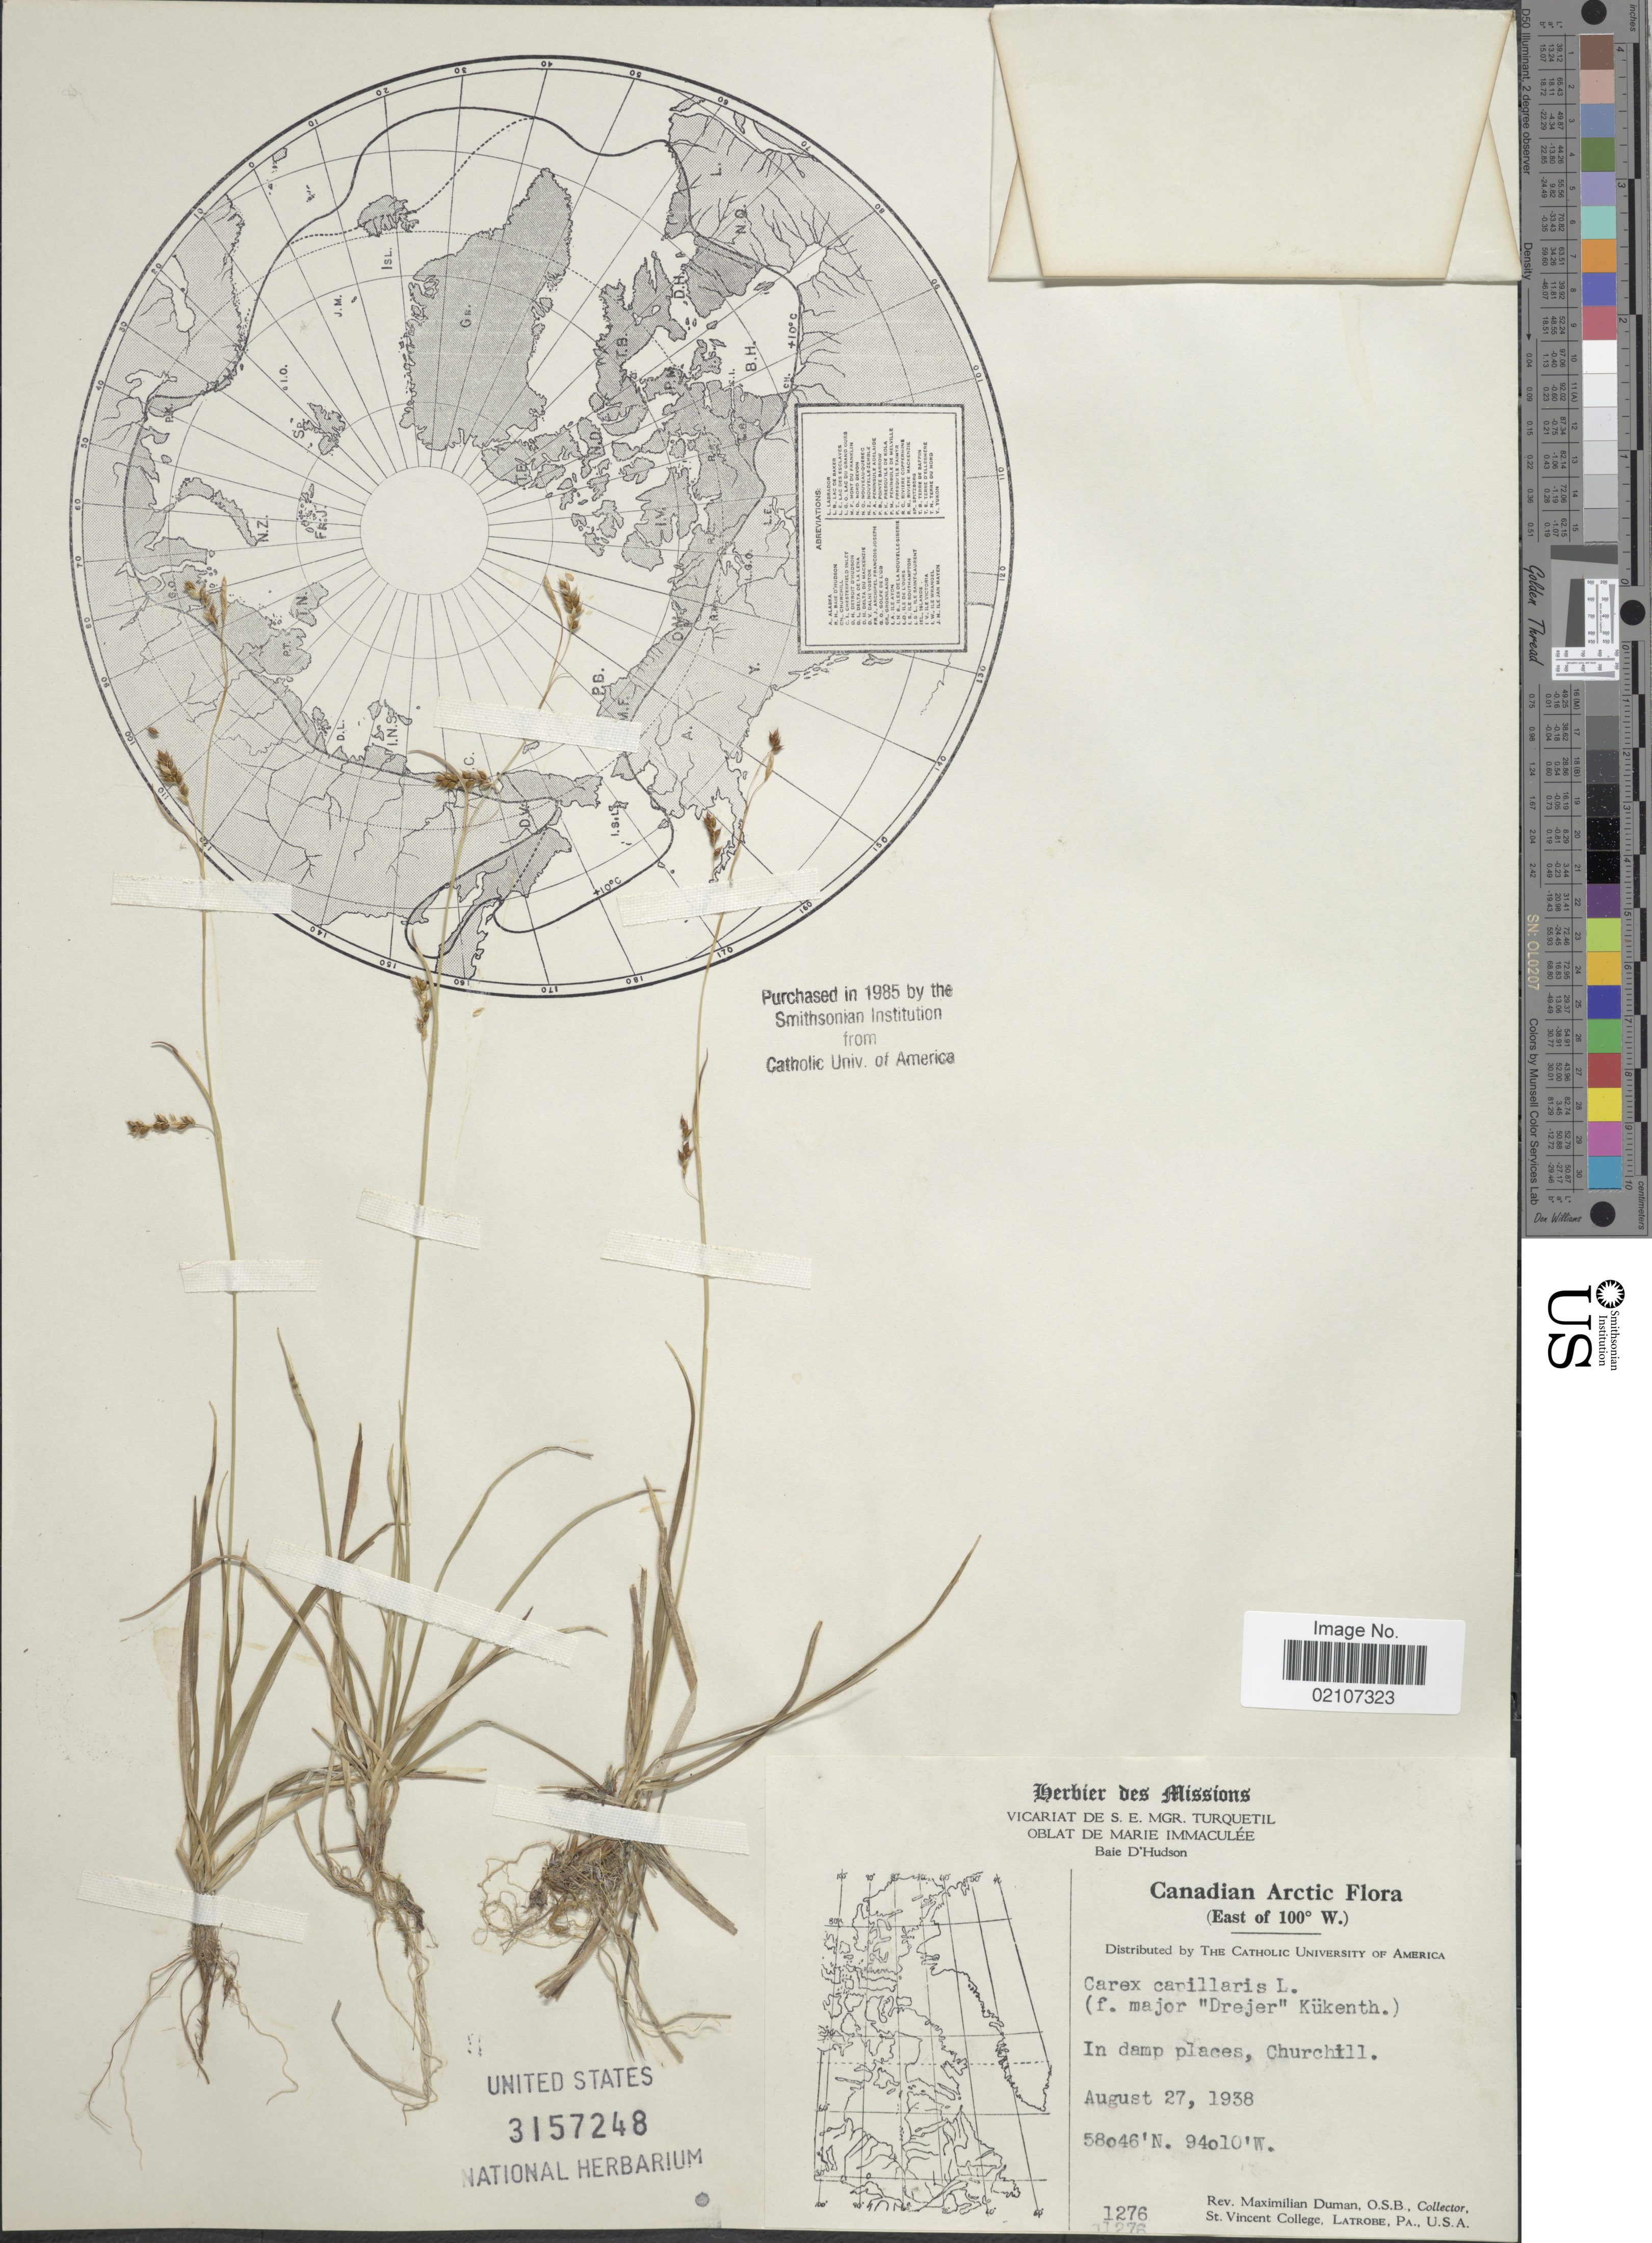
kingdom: Plantae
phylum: Tracheophyta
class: Liliopsida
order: Poales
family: Cyperaceae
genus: Carex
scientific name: Carex capillaris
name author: L.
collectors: M. Duman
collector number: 1276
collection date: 1938-08-27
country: Canada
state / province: Manitoba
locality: Canadian Arctic (East of 100º W.) In damp places, Churchill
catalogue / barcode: US 3157248